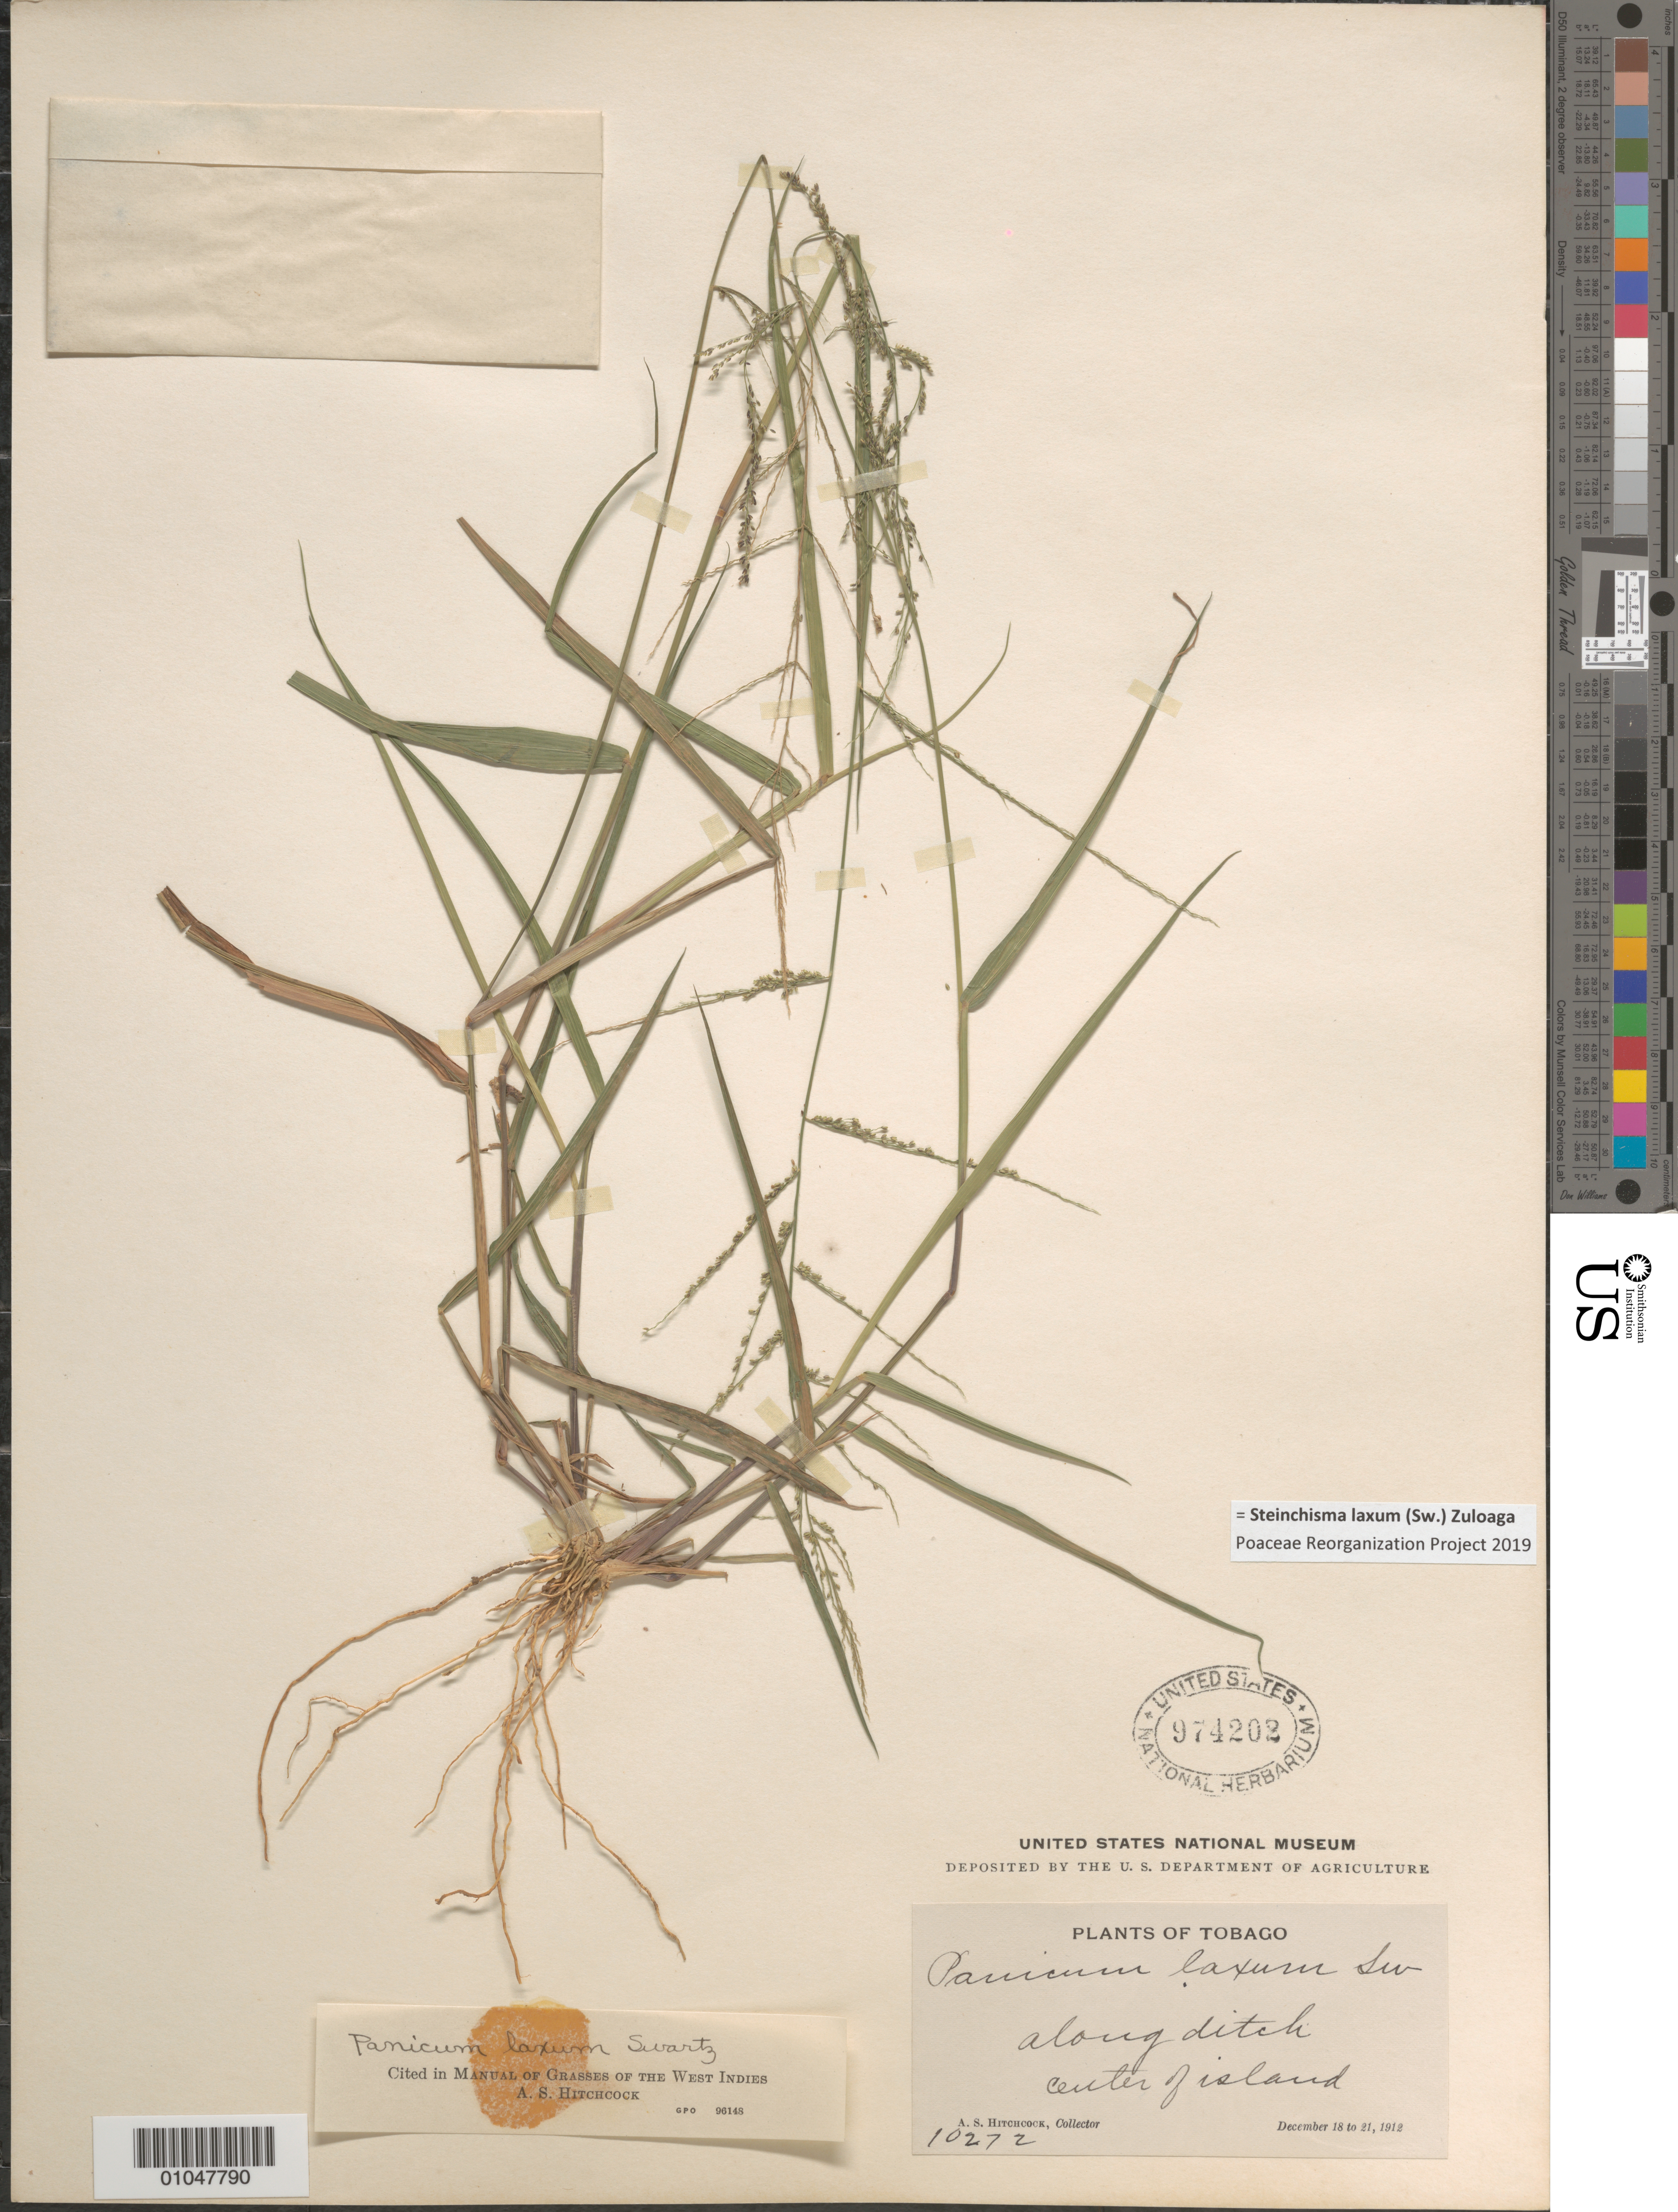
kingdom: Plantae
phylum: Tracheophyta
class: Liliopsida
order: Poales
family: Poaceae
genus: Panicum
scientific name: Panicum laxum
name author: Sw.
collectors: A. S. Hitchcock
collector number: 10272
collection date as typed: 18 Dec 1912 to 21 Dec 1912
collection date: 1912-12-18/1912-12-21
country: Trinidad and Tobago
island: Tobago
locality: Center of island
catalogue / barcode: US 974202